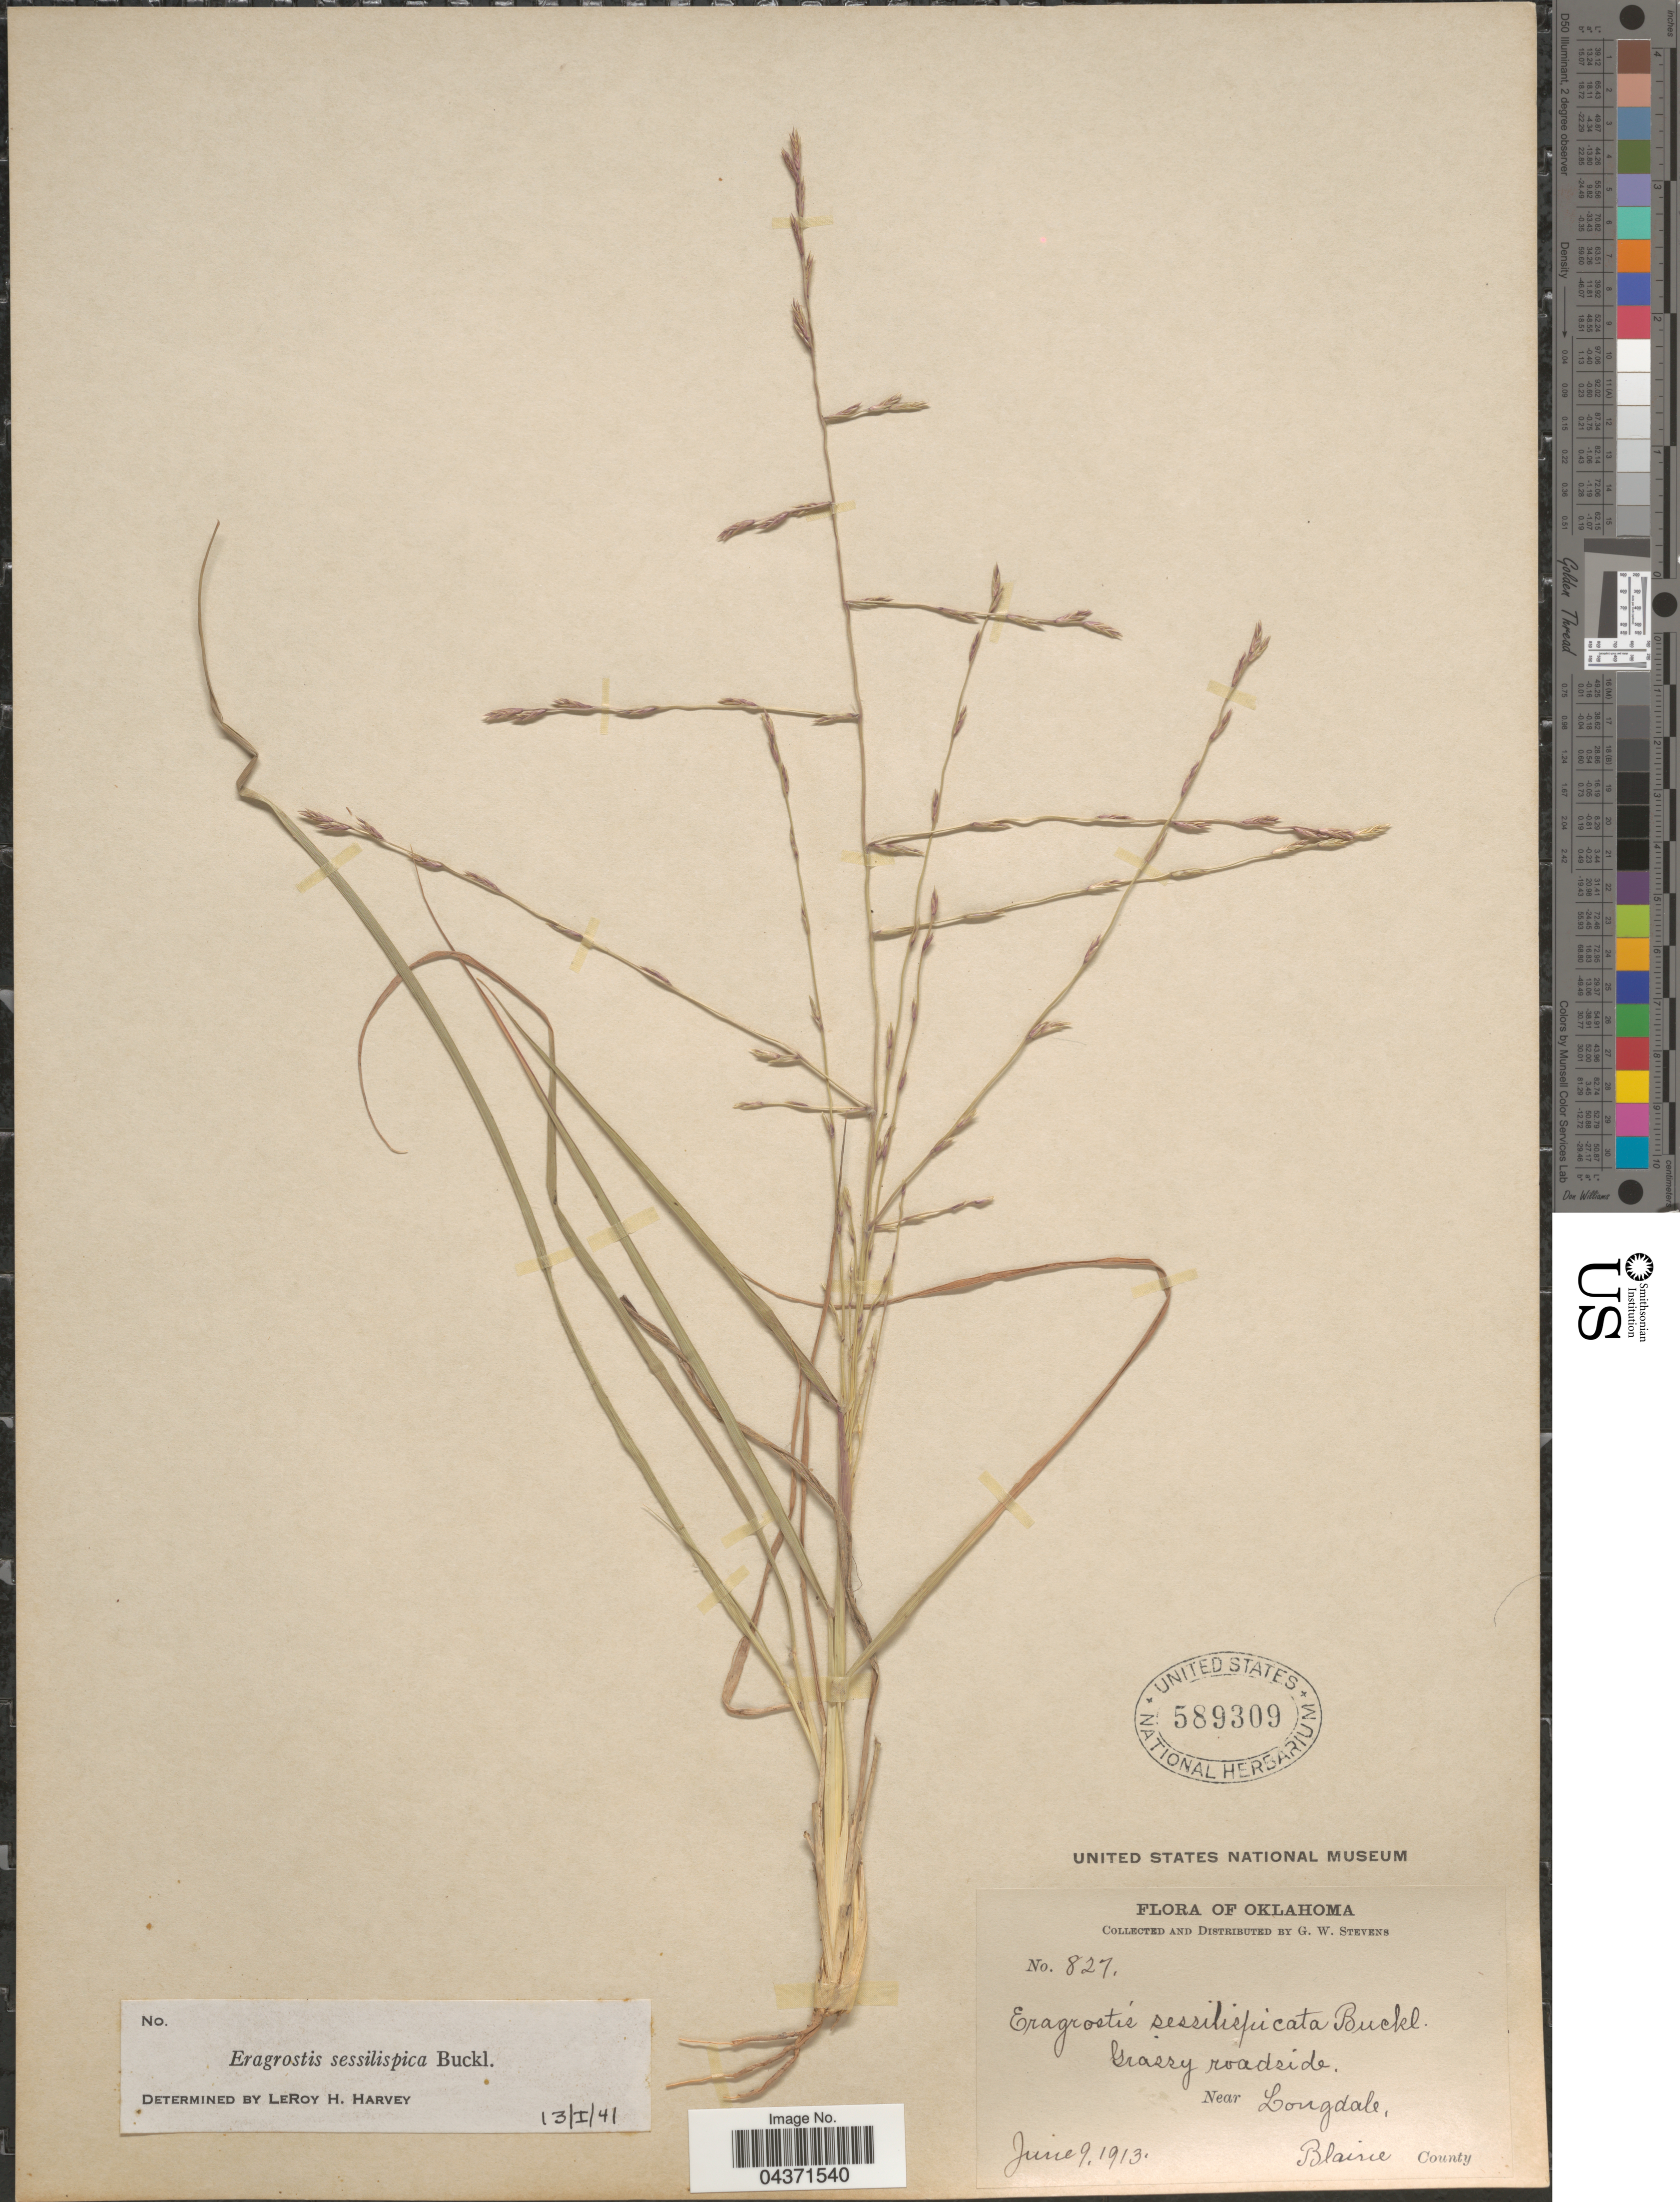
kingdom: Plantae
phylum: Tracheophyta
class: Liliopsida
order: Poales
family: Poaceae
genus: Eragrostis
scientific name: Eragrostis sessilispica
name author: Buckley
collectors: G. W. Stevens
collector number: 827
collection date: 1913-06-09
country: United States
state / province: Oklahoma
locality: Near Longdale, Blairie County.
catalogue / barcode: US 589309